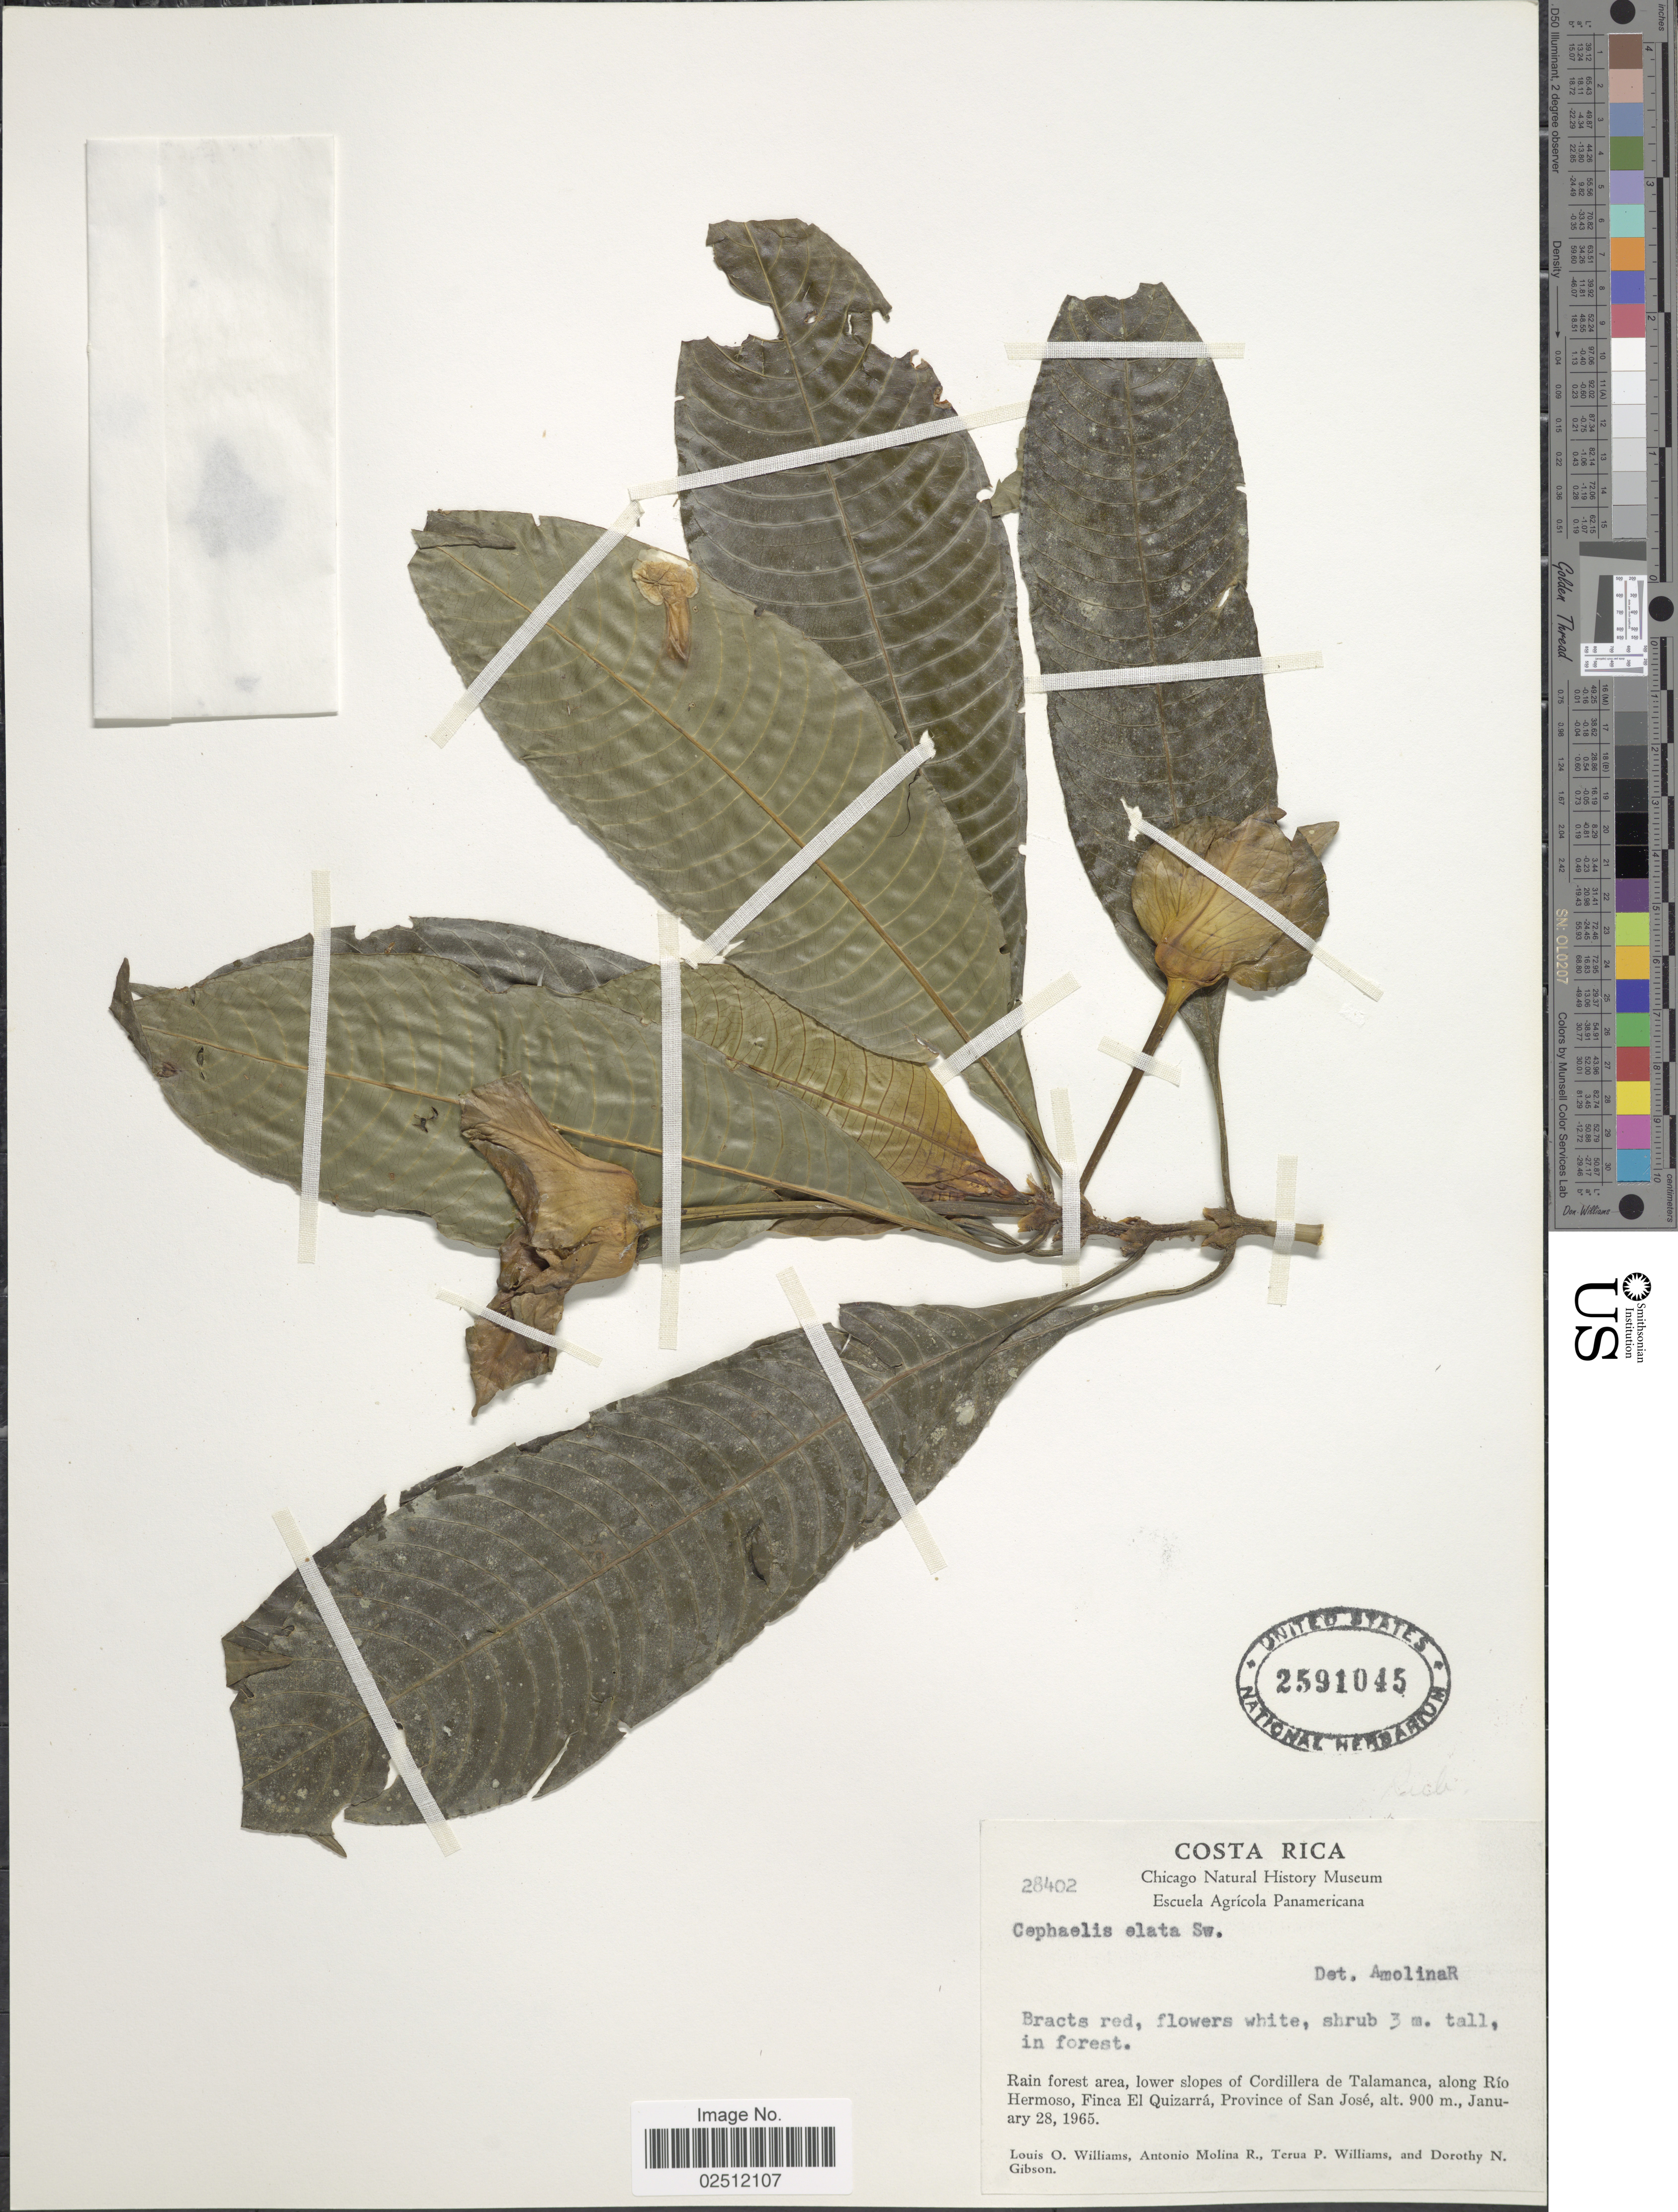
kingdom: Plantae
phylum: Tracheophyta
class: Magnoliopsida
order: Gentianales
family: Rubiaceae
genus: Psychotria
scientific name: Psychotria elata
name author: (Sw.) Hammel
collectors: L. O. Williams, A. Molina R., T. P. Williams & D. N. Gibson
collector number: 28402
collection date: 1965-01-28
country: Costa Rica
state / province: San José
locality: In forest, Rain forest area, lower slopes of Cordillera de Talamanca, along Río Hermosos, Finca El Quizarrá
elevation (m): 900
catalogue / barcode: US 2591045